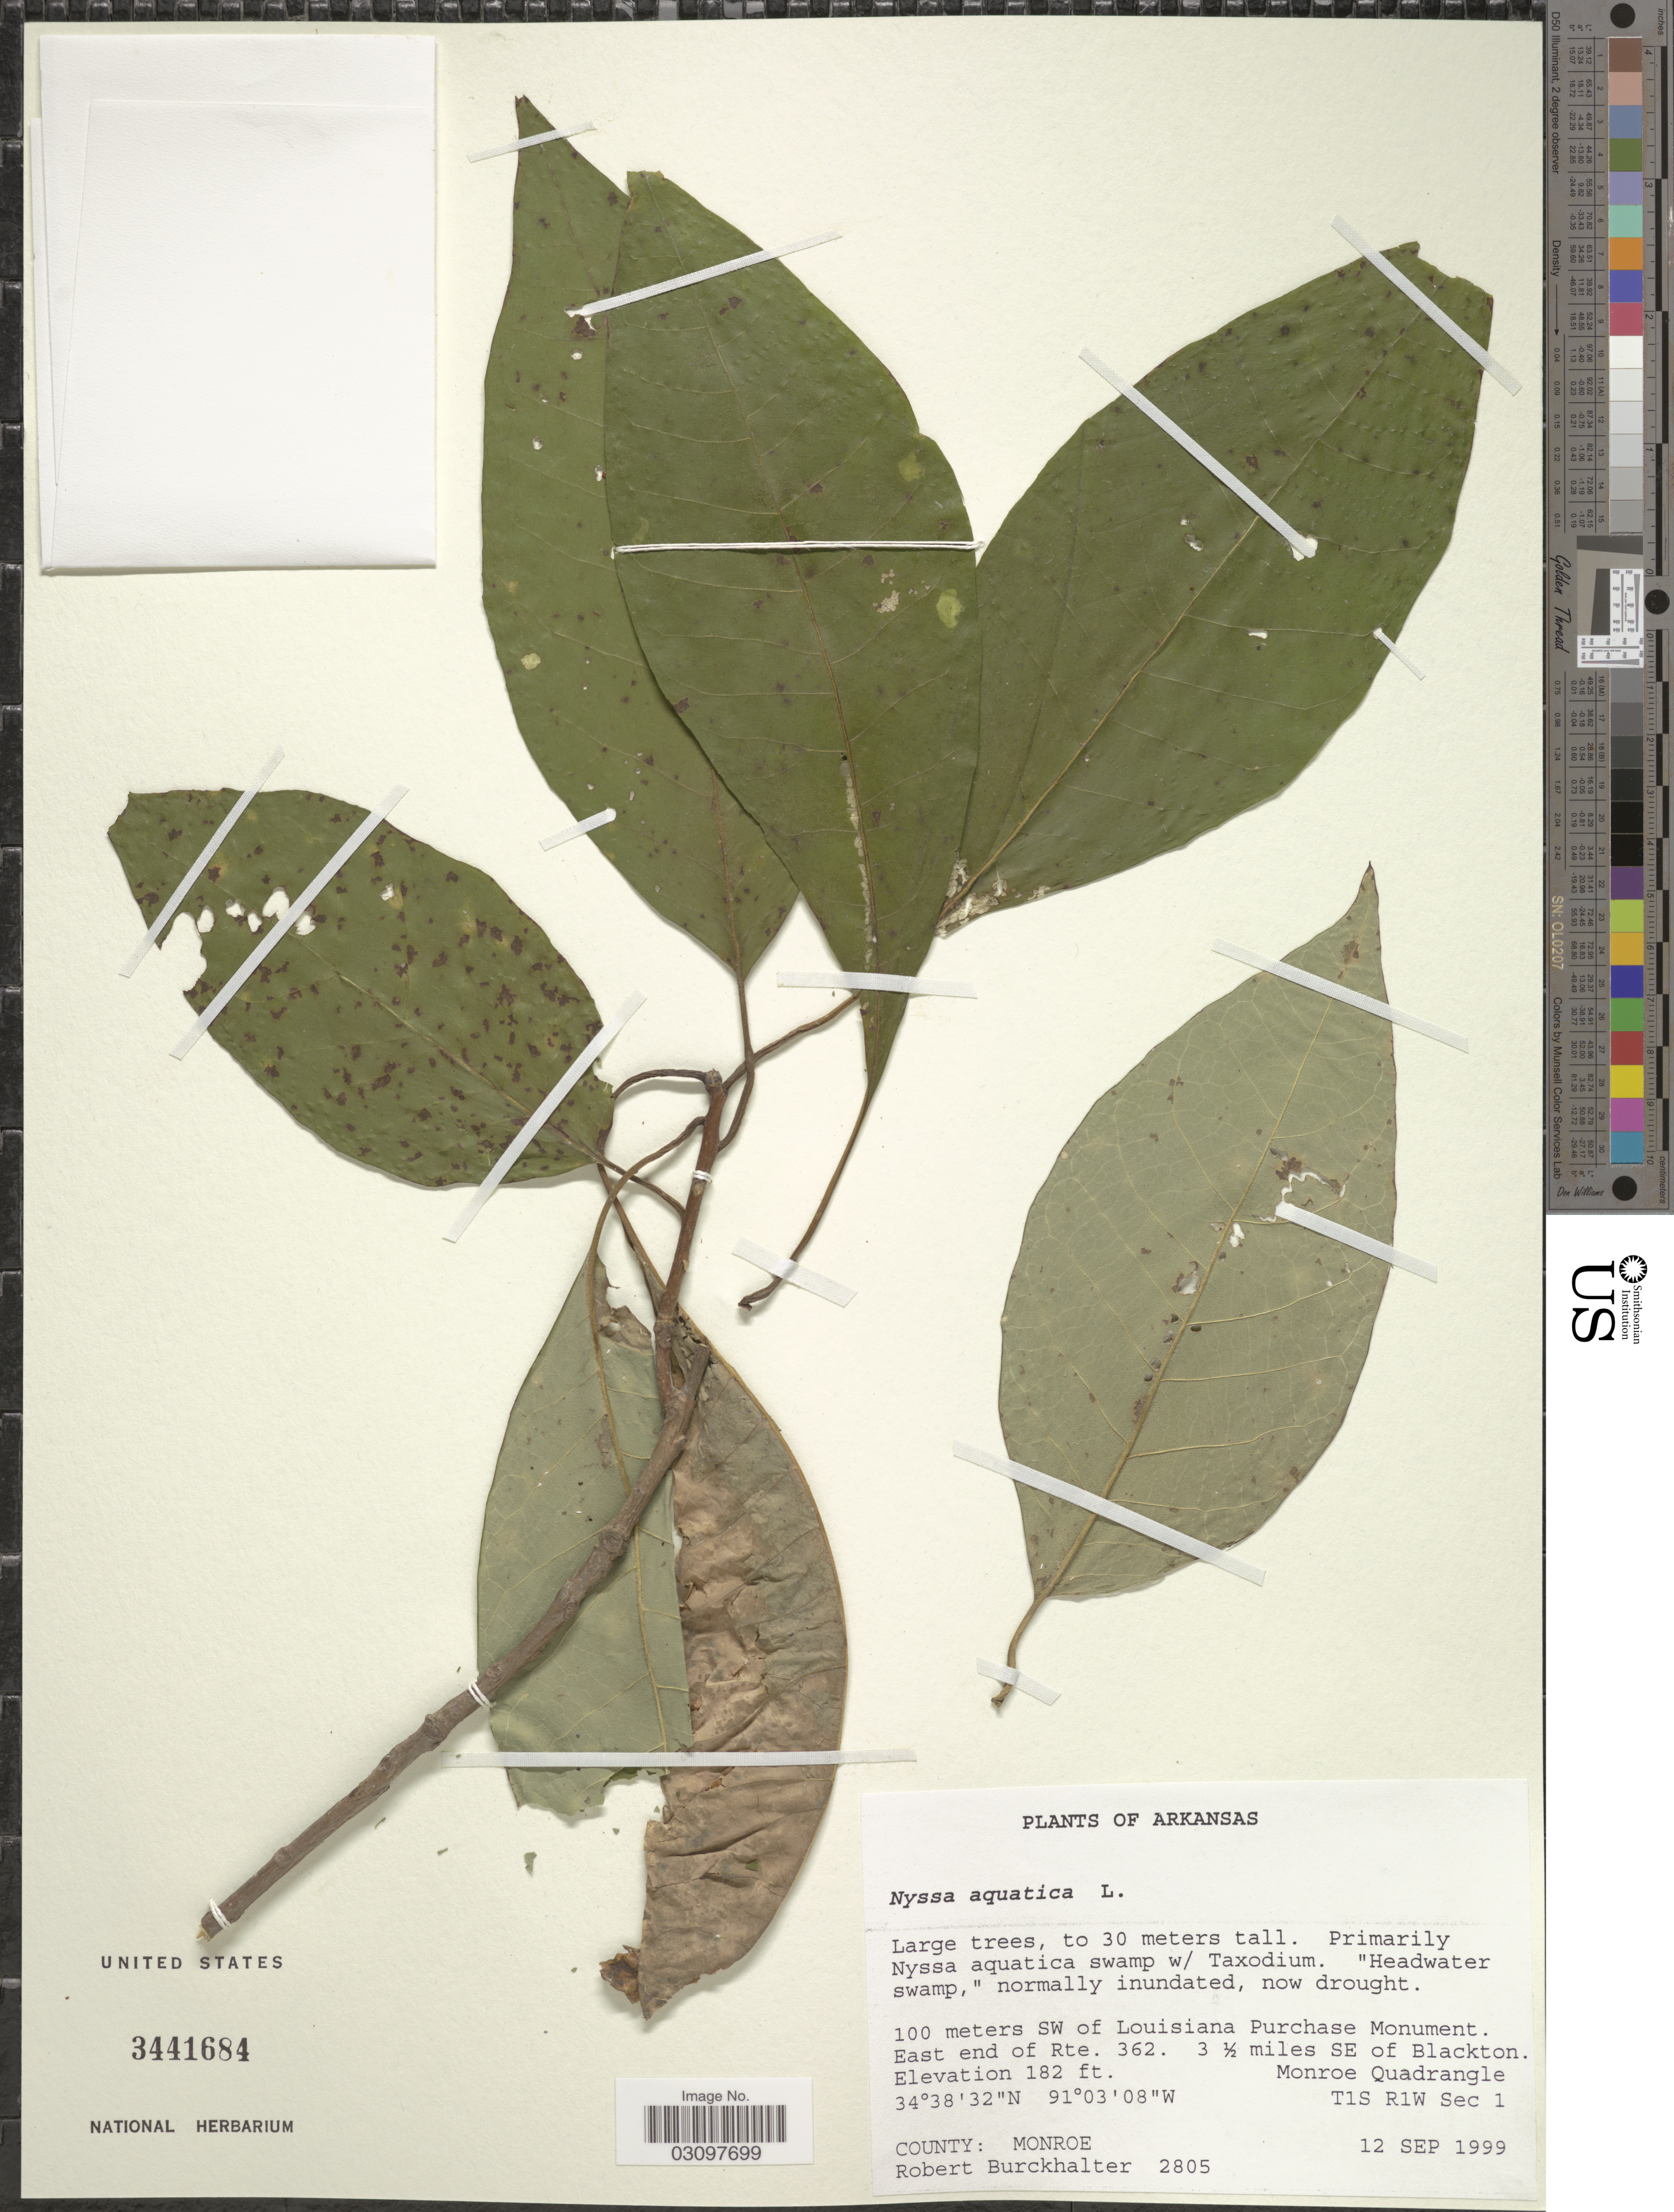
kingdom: Plantae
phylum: Tracheophyta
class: Magnoliopsida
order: Cornales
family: Nyssaceae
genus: Nyssa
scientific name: Nyssa aquatica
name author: L.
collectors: R. Burckhalter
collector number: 2805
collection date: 1999-09-12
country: United States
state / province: Arkansas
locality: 100 meters SW of Louisiana Purchase Monument. East end of Rte. 362. 3 ½ miles SE of Blackton. Monroe Quadrangle. T1S R1W Sec 1.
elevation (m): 55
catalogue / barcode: US 3441684